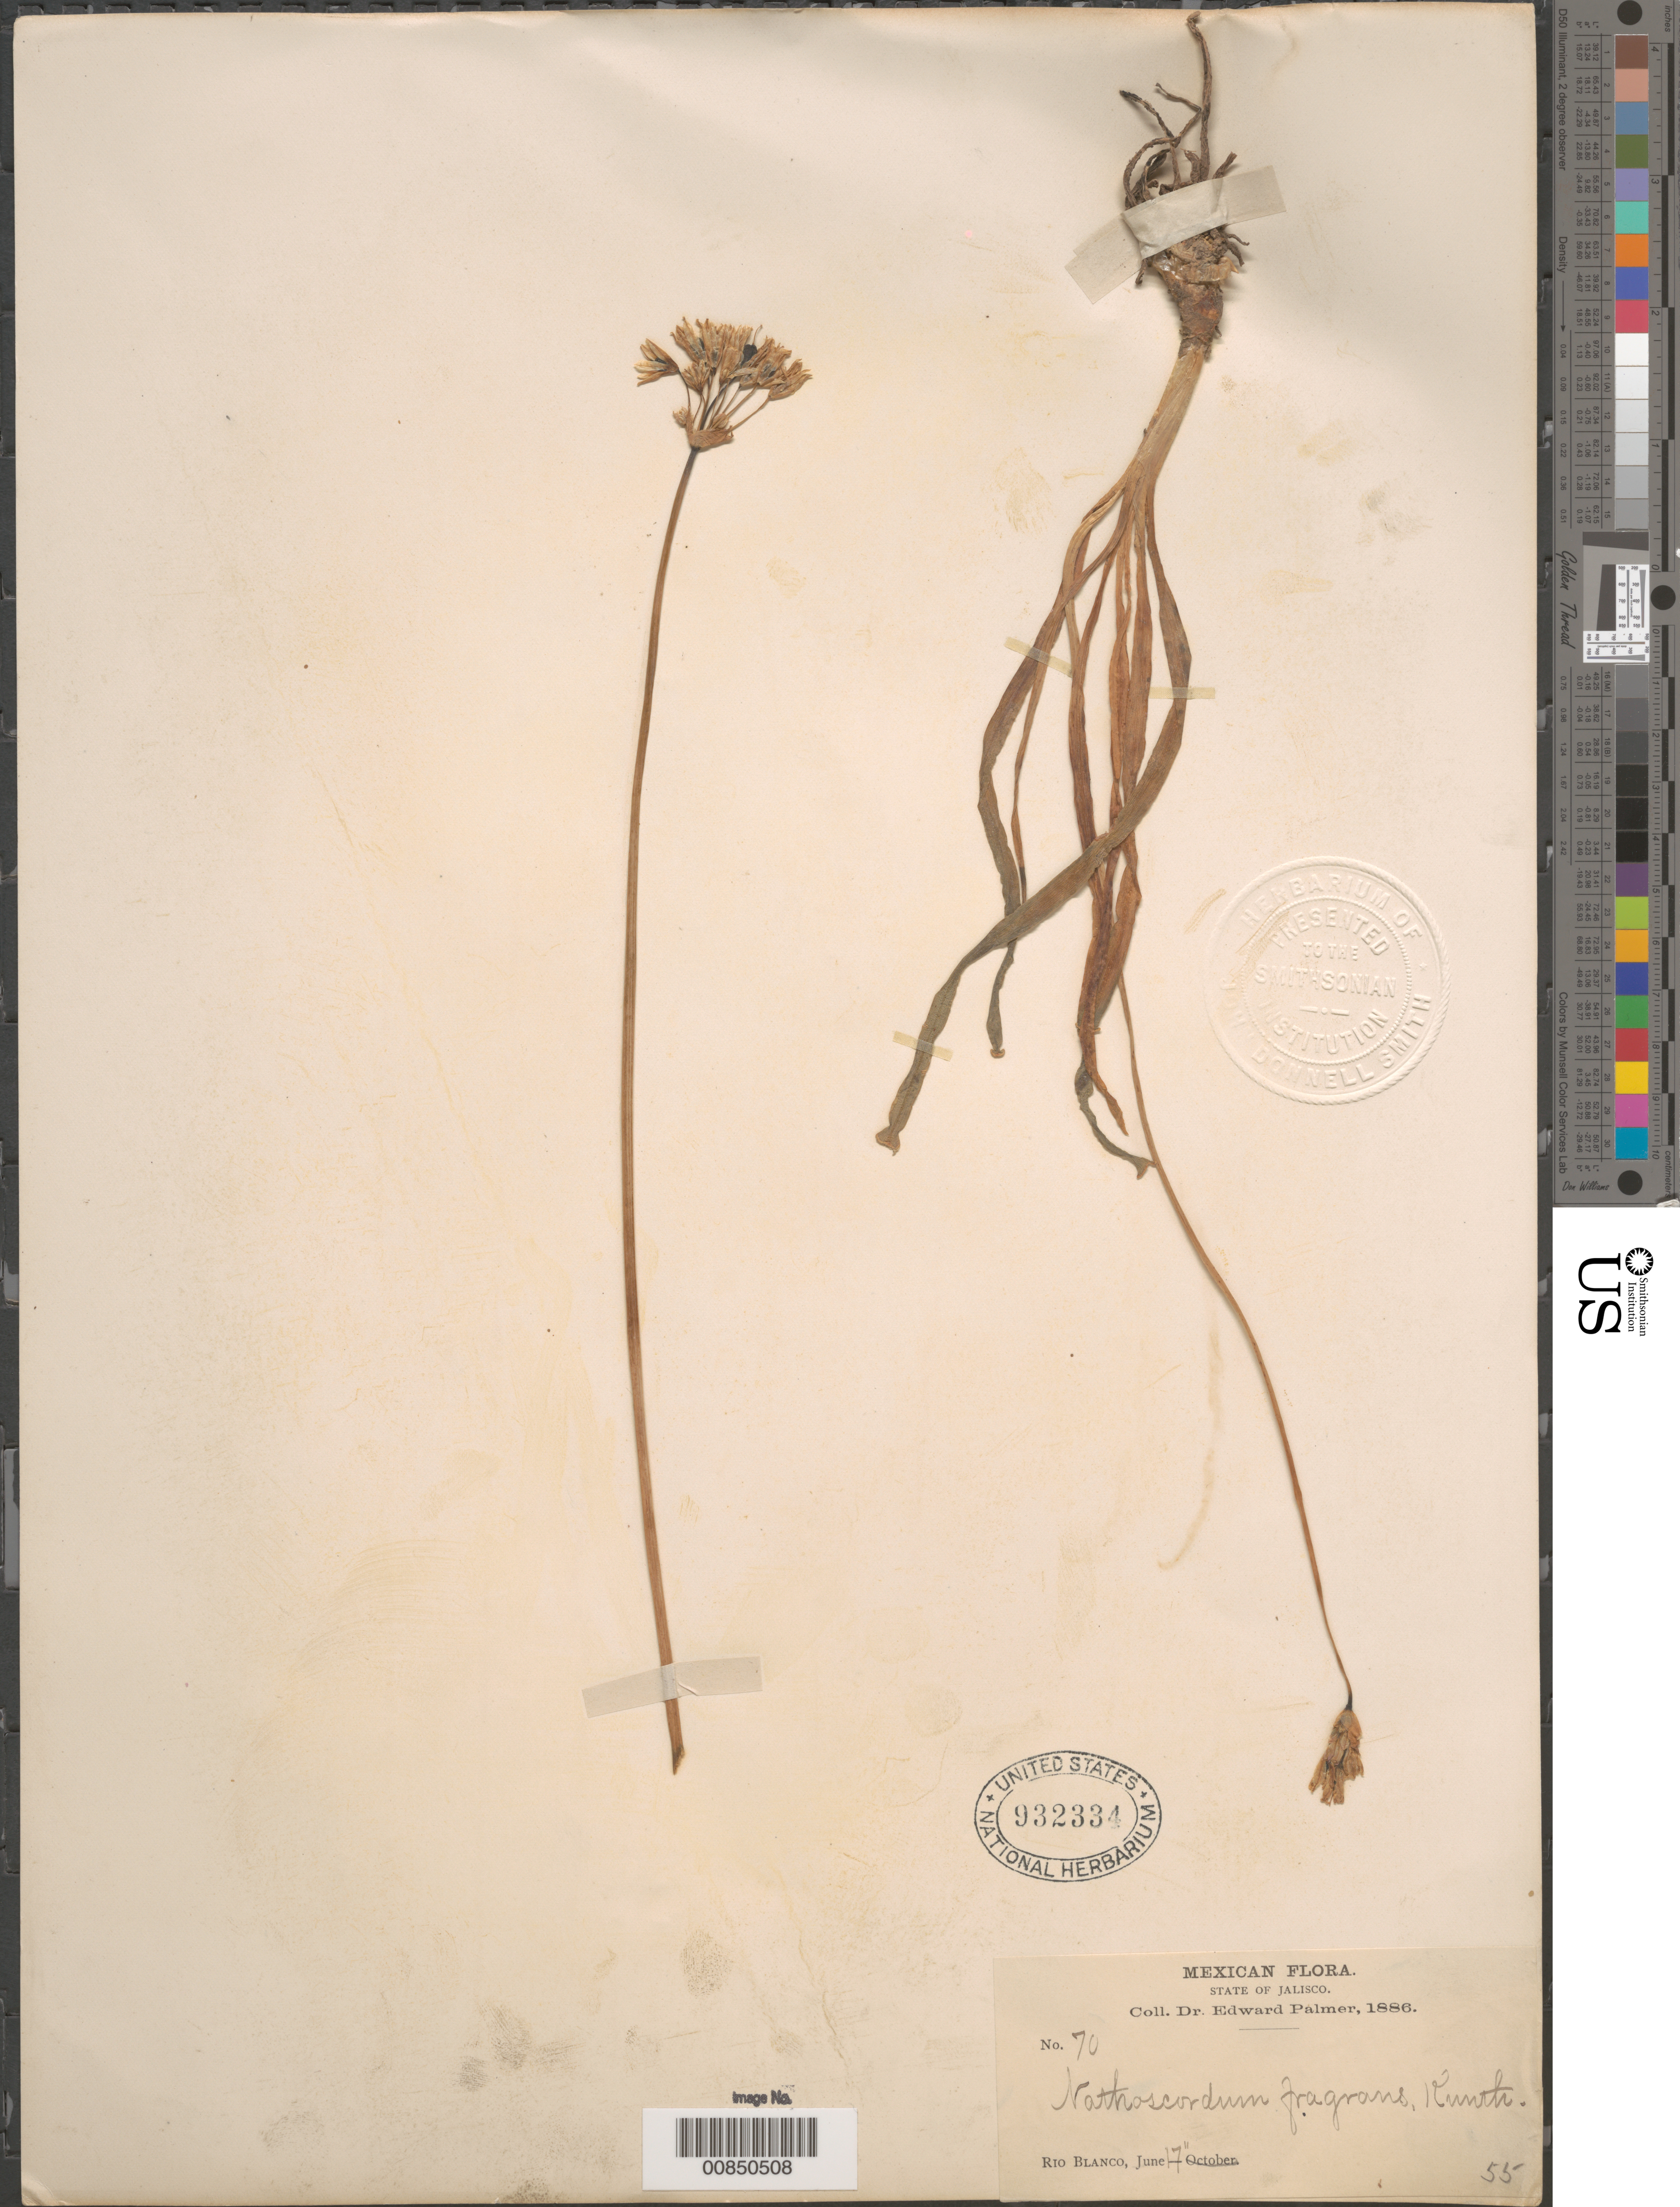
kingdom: Plantae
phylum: Tracheophyta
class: Liliopsida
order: Asparagales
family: Amaryllidaceae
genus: Nothoscordum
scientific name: Nothoscordum gracile var. gracile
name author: (Aiton) Stearn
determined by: Strong, M. T., (US), Smithsonian Institution - National Museum of Natural History (UNITED STATES)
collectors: E. Palmer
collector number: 70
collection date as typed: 17 Jun 1886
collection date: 1886-06-17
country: Mexico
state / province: Jalisco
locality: Río Blanco, Jalisco.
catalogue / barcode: US 932334